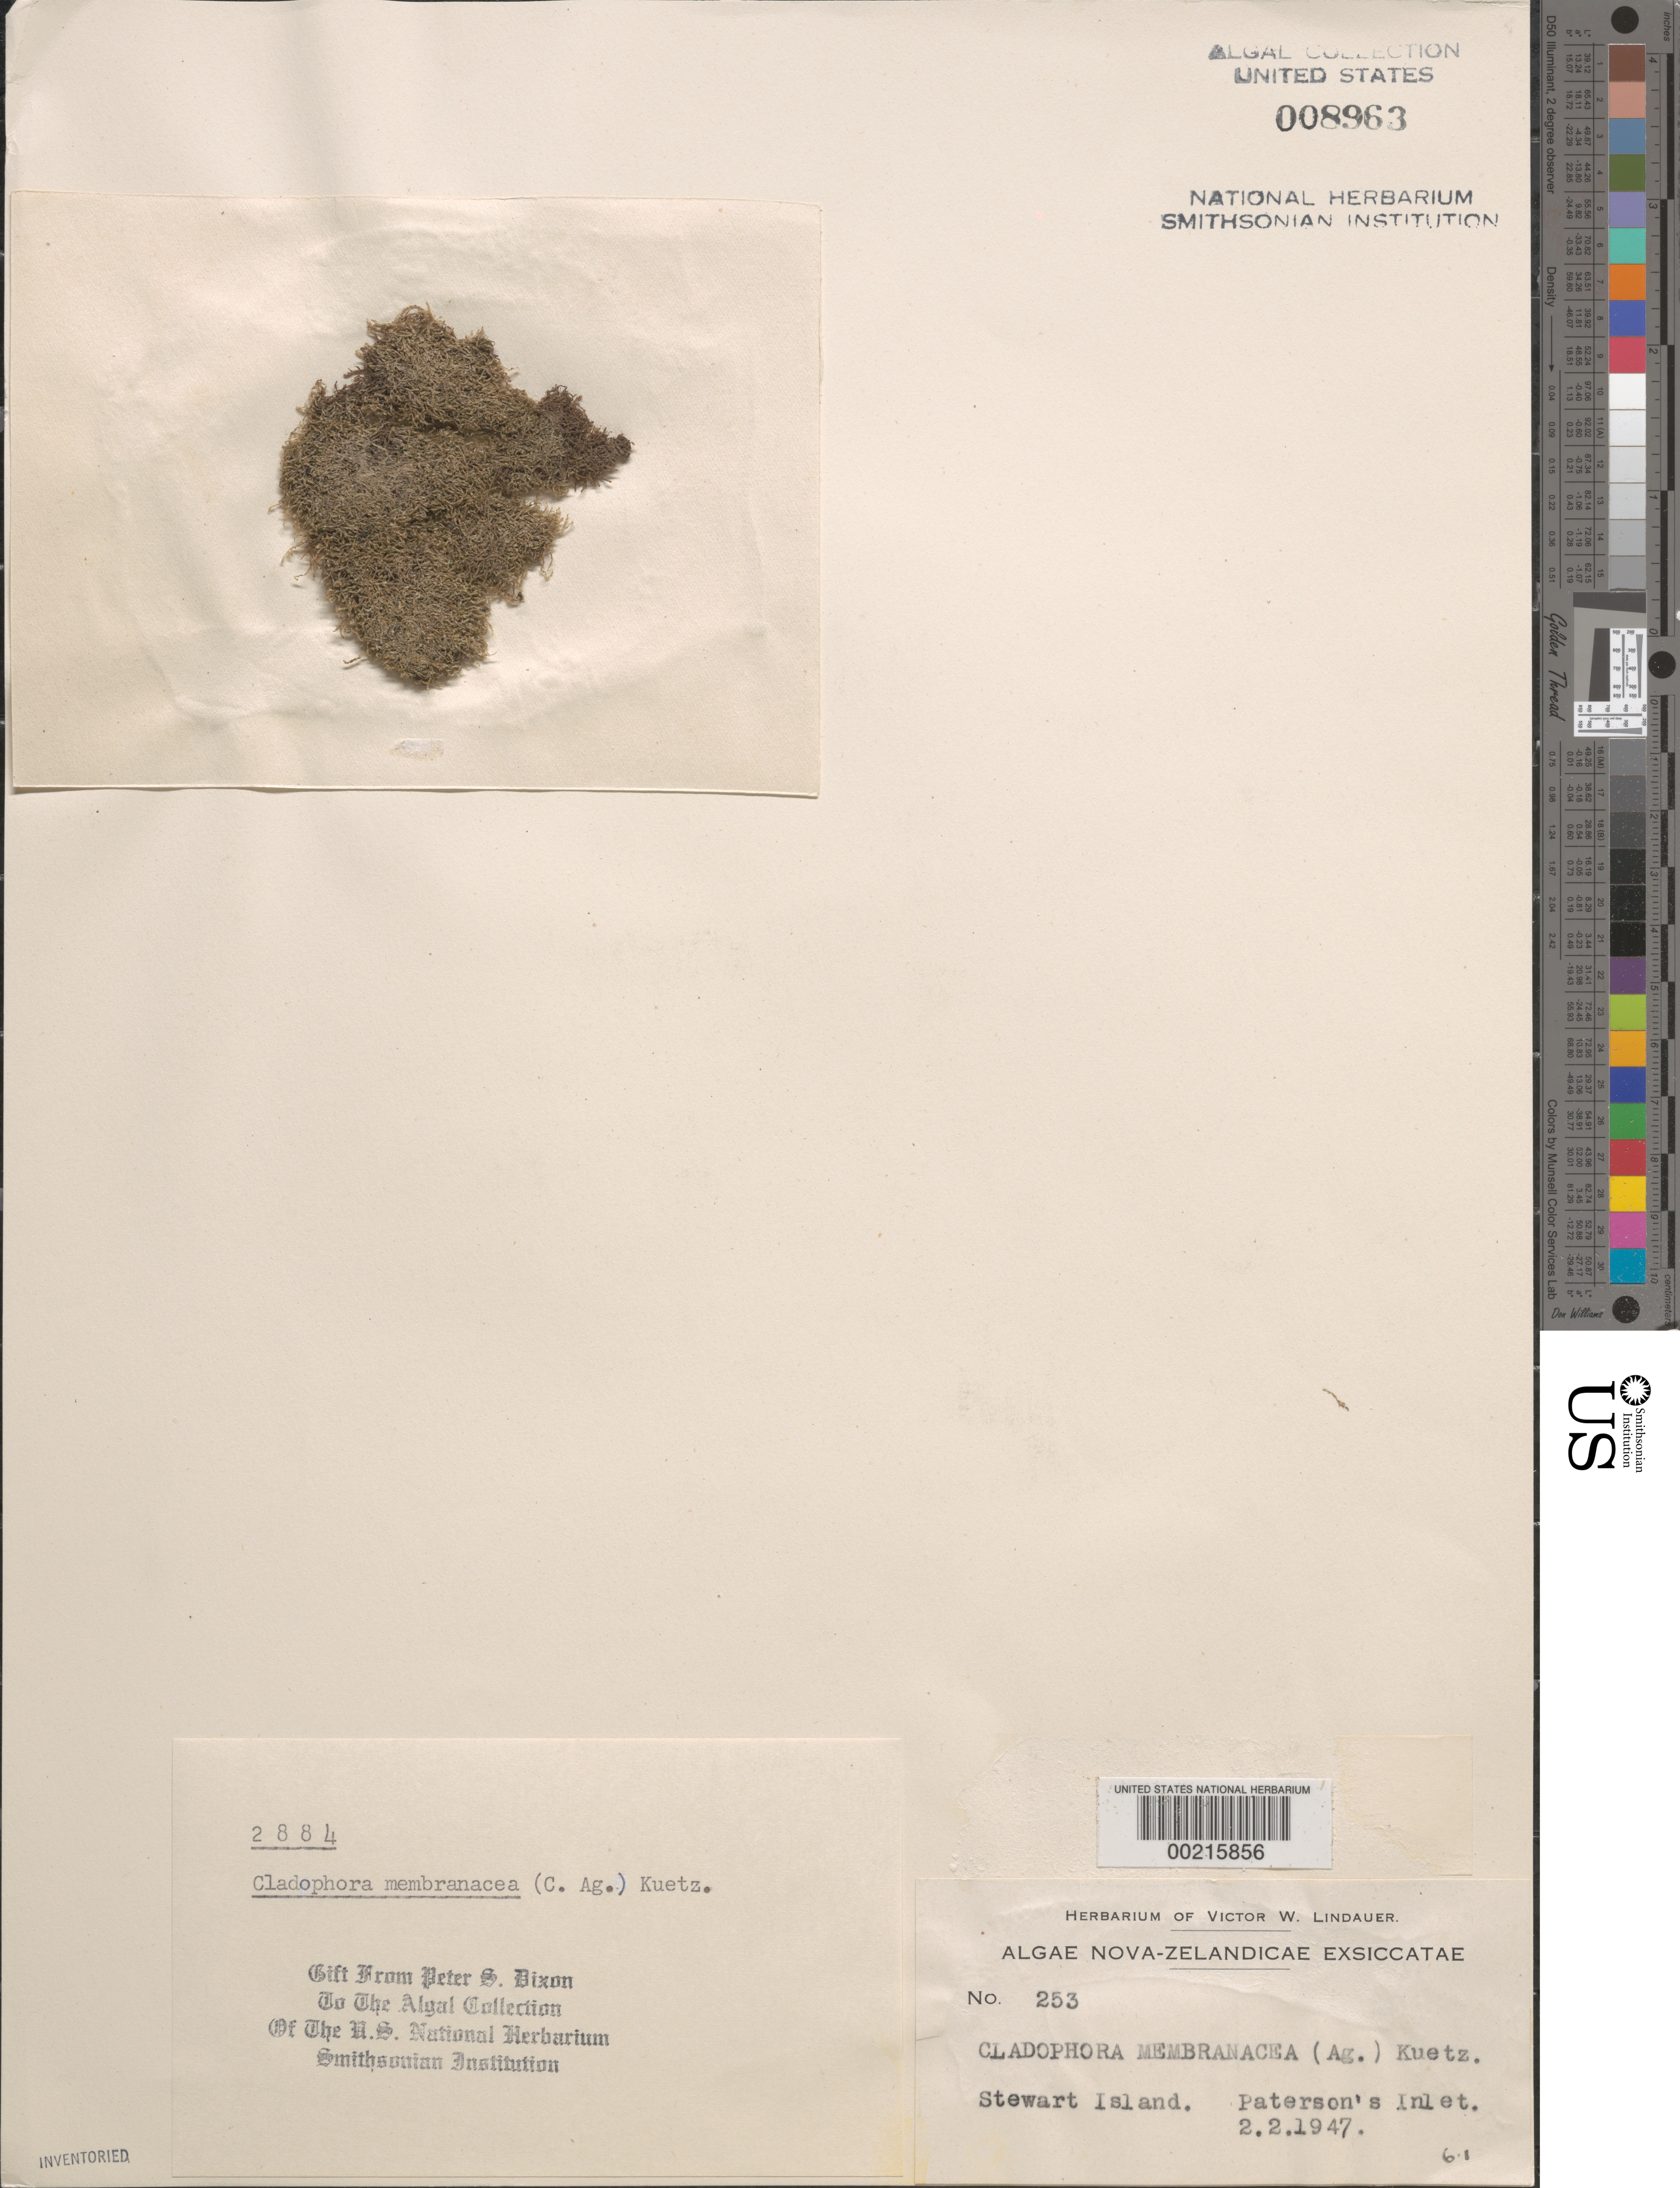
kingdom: Plantae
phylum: Chlorophyta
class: Ulvophyceae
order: Bryopsidales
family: Caulerpaceae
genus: Caulerpa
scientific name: Caulerpa chemnitzia var. vanbossae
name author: (Setch. & N.L. Gardner) Fern.-Garcia & Riosm.-Rod.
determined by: Algae name updating Project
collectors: V. Lindauer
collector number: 253 & PSD 2884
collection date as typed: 02 Feb 1947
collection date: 1947-02-02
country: New Zealand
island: Stewart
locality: Paterson inlet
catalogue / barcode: US 8963